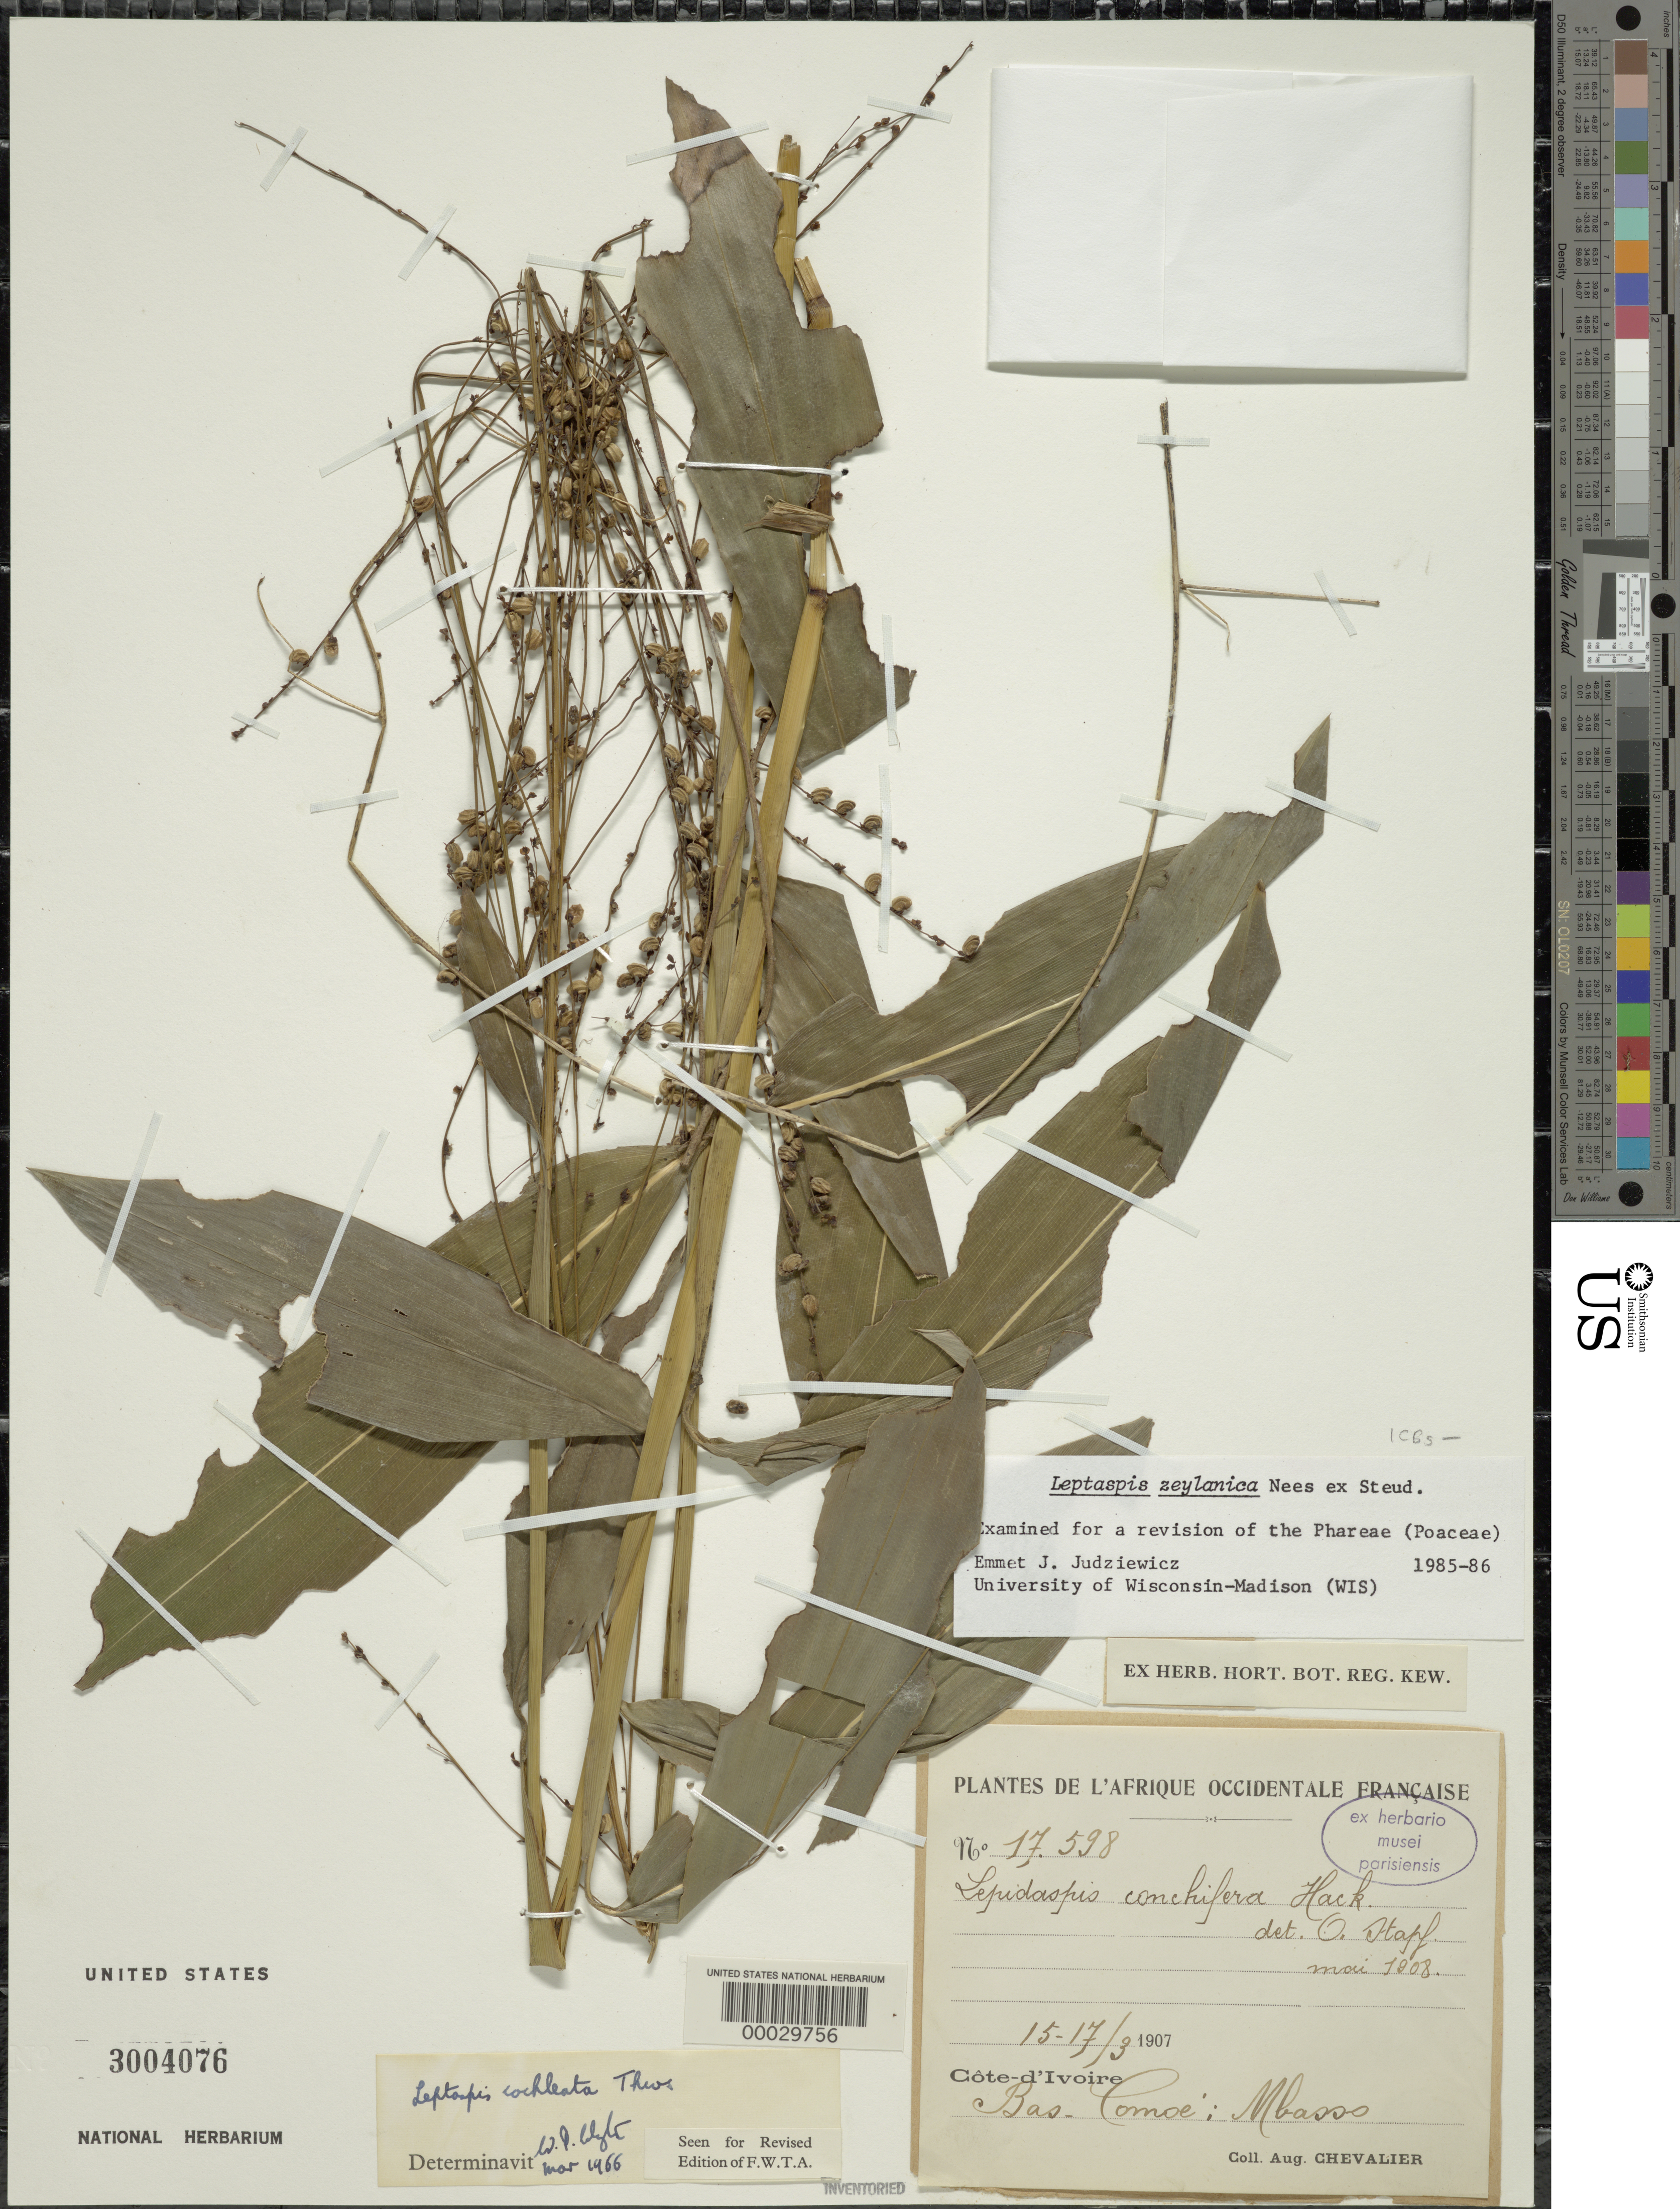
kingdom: Plantae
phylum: Tracheophyta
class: Liliopsida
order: Poales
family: Poaceae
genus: Leptaspis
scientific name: Leptaspis zeylanica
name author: Nees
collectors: A. J. Chevalier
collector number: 17598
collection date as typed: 15 Mar 1907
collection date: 1907-03-15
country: Ivory Coast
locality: Mbasso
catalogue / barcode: US 3004076